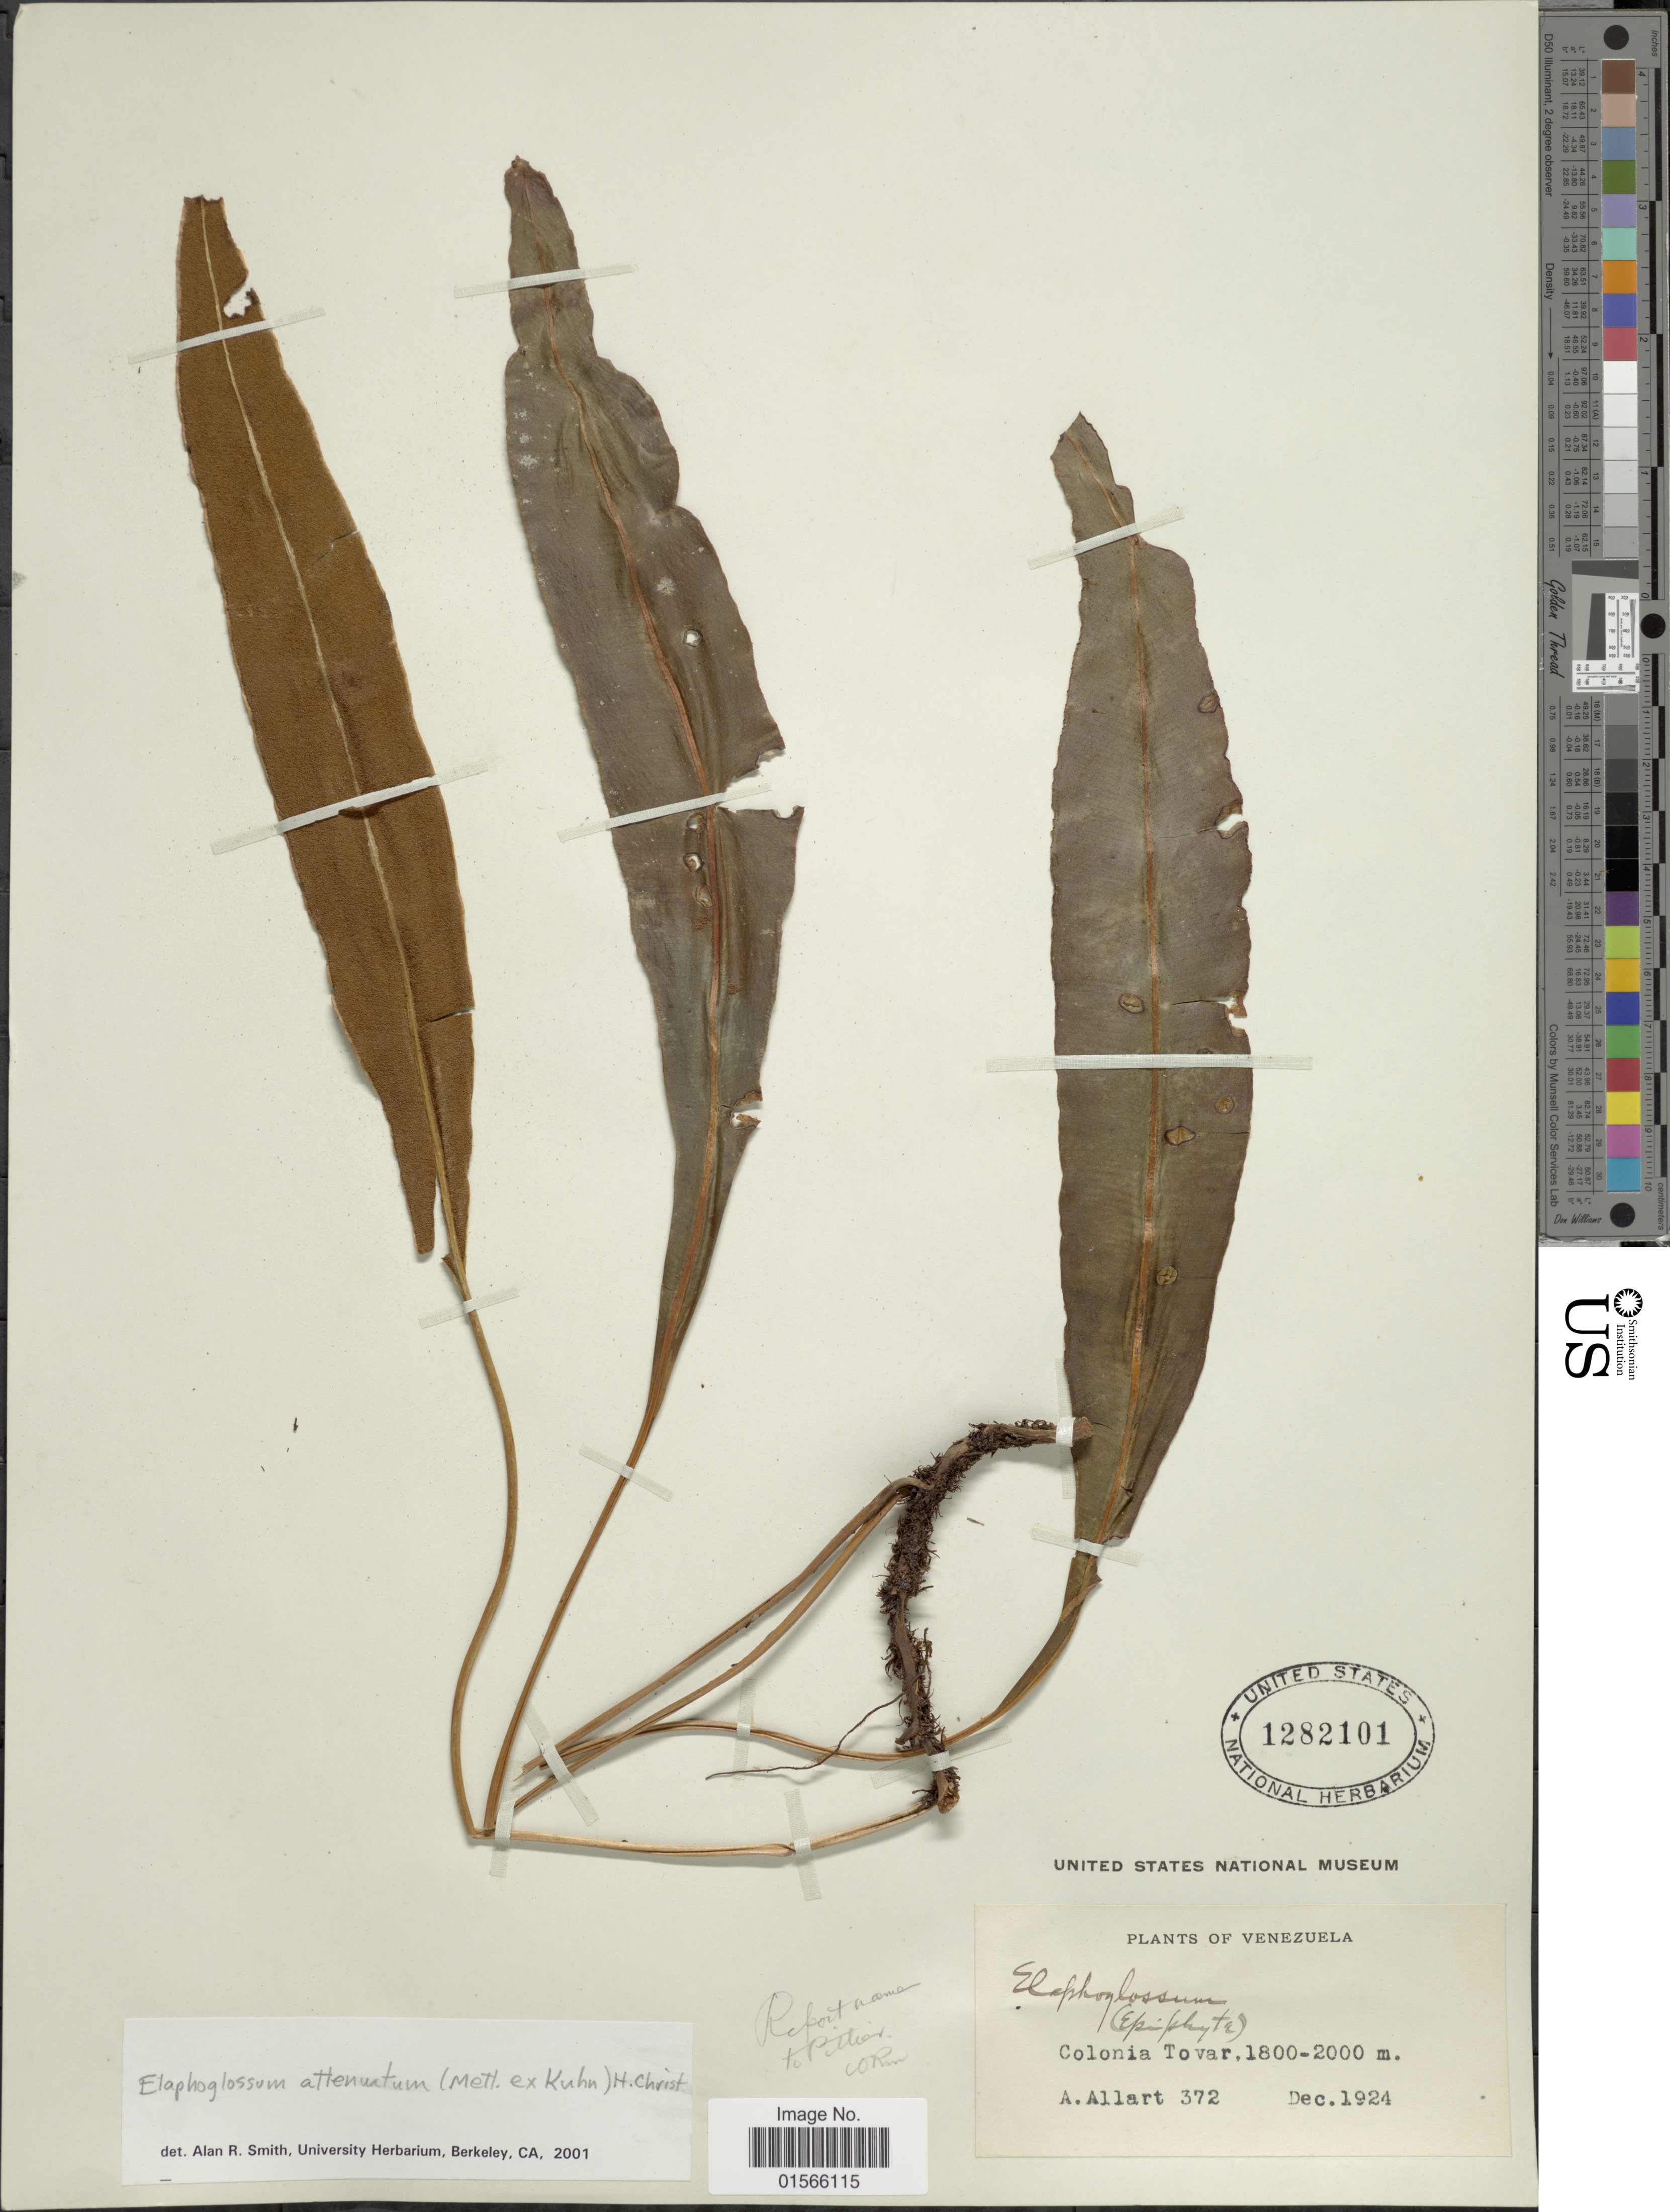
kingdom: Plantae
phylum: Tracheophyta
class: Polypodiopsida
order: Polypodiales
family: Dryopteridaceae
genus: Elaphoglossum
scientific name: Elaphoglossum attenuatum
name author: (Kunze ex Kuhn) Christ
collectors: A. Allart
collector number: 372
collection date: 1924-12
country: Venezuela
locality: Colonia Tovar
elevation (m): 1800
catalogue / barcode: US 1282101